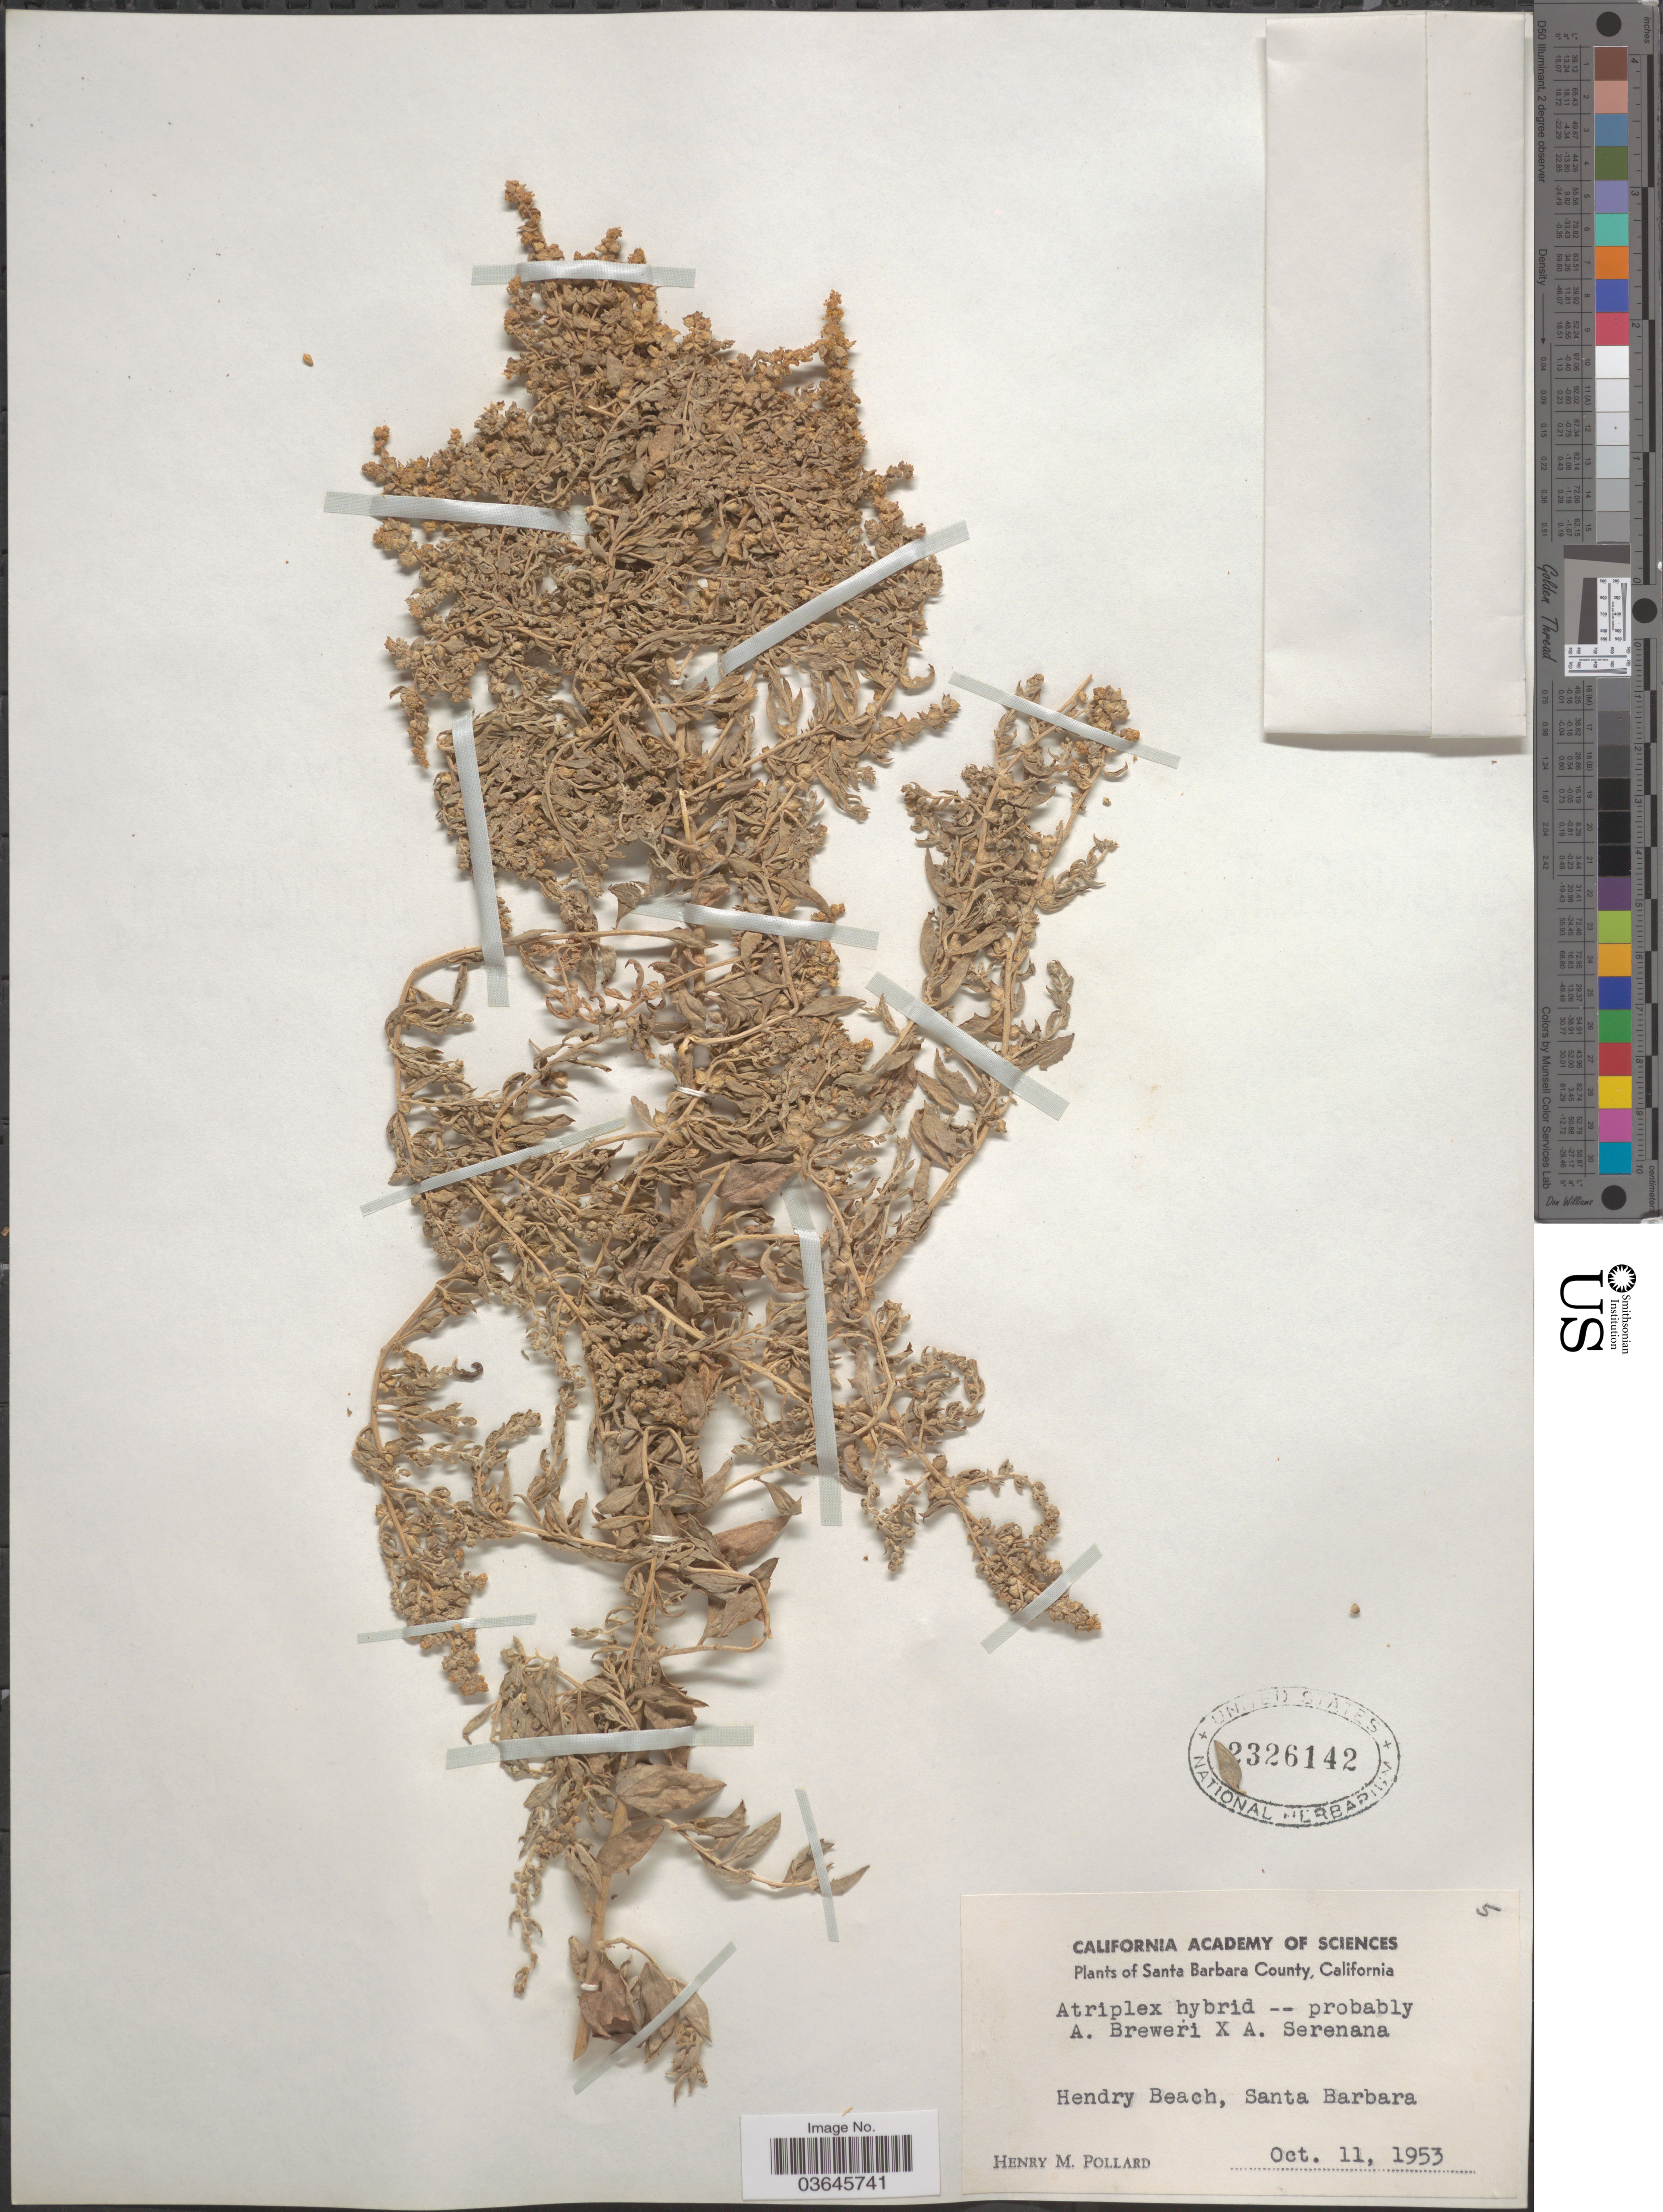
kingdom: Plantae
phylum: Tracheophyta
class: Magnoliopsida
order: Caryophyllales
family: Amaranthaceae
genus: Atriplex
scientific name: Atriplex lentiformis var. breweri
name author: (S. Watson) McMinn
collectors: H. M. Pollard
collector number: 5?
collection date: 1953-10-11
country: United States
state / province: California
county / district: Santa Barbara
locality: Santa Barbara County. Hendry Beach, Santa Barbara.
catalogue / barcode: US 2326142